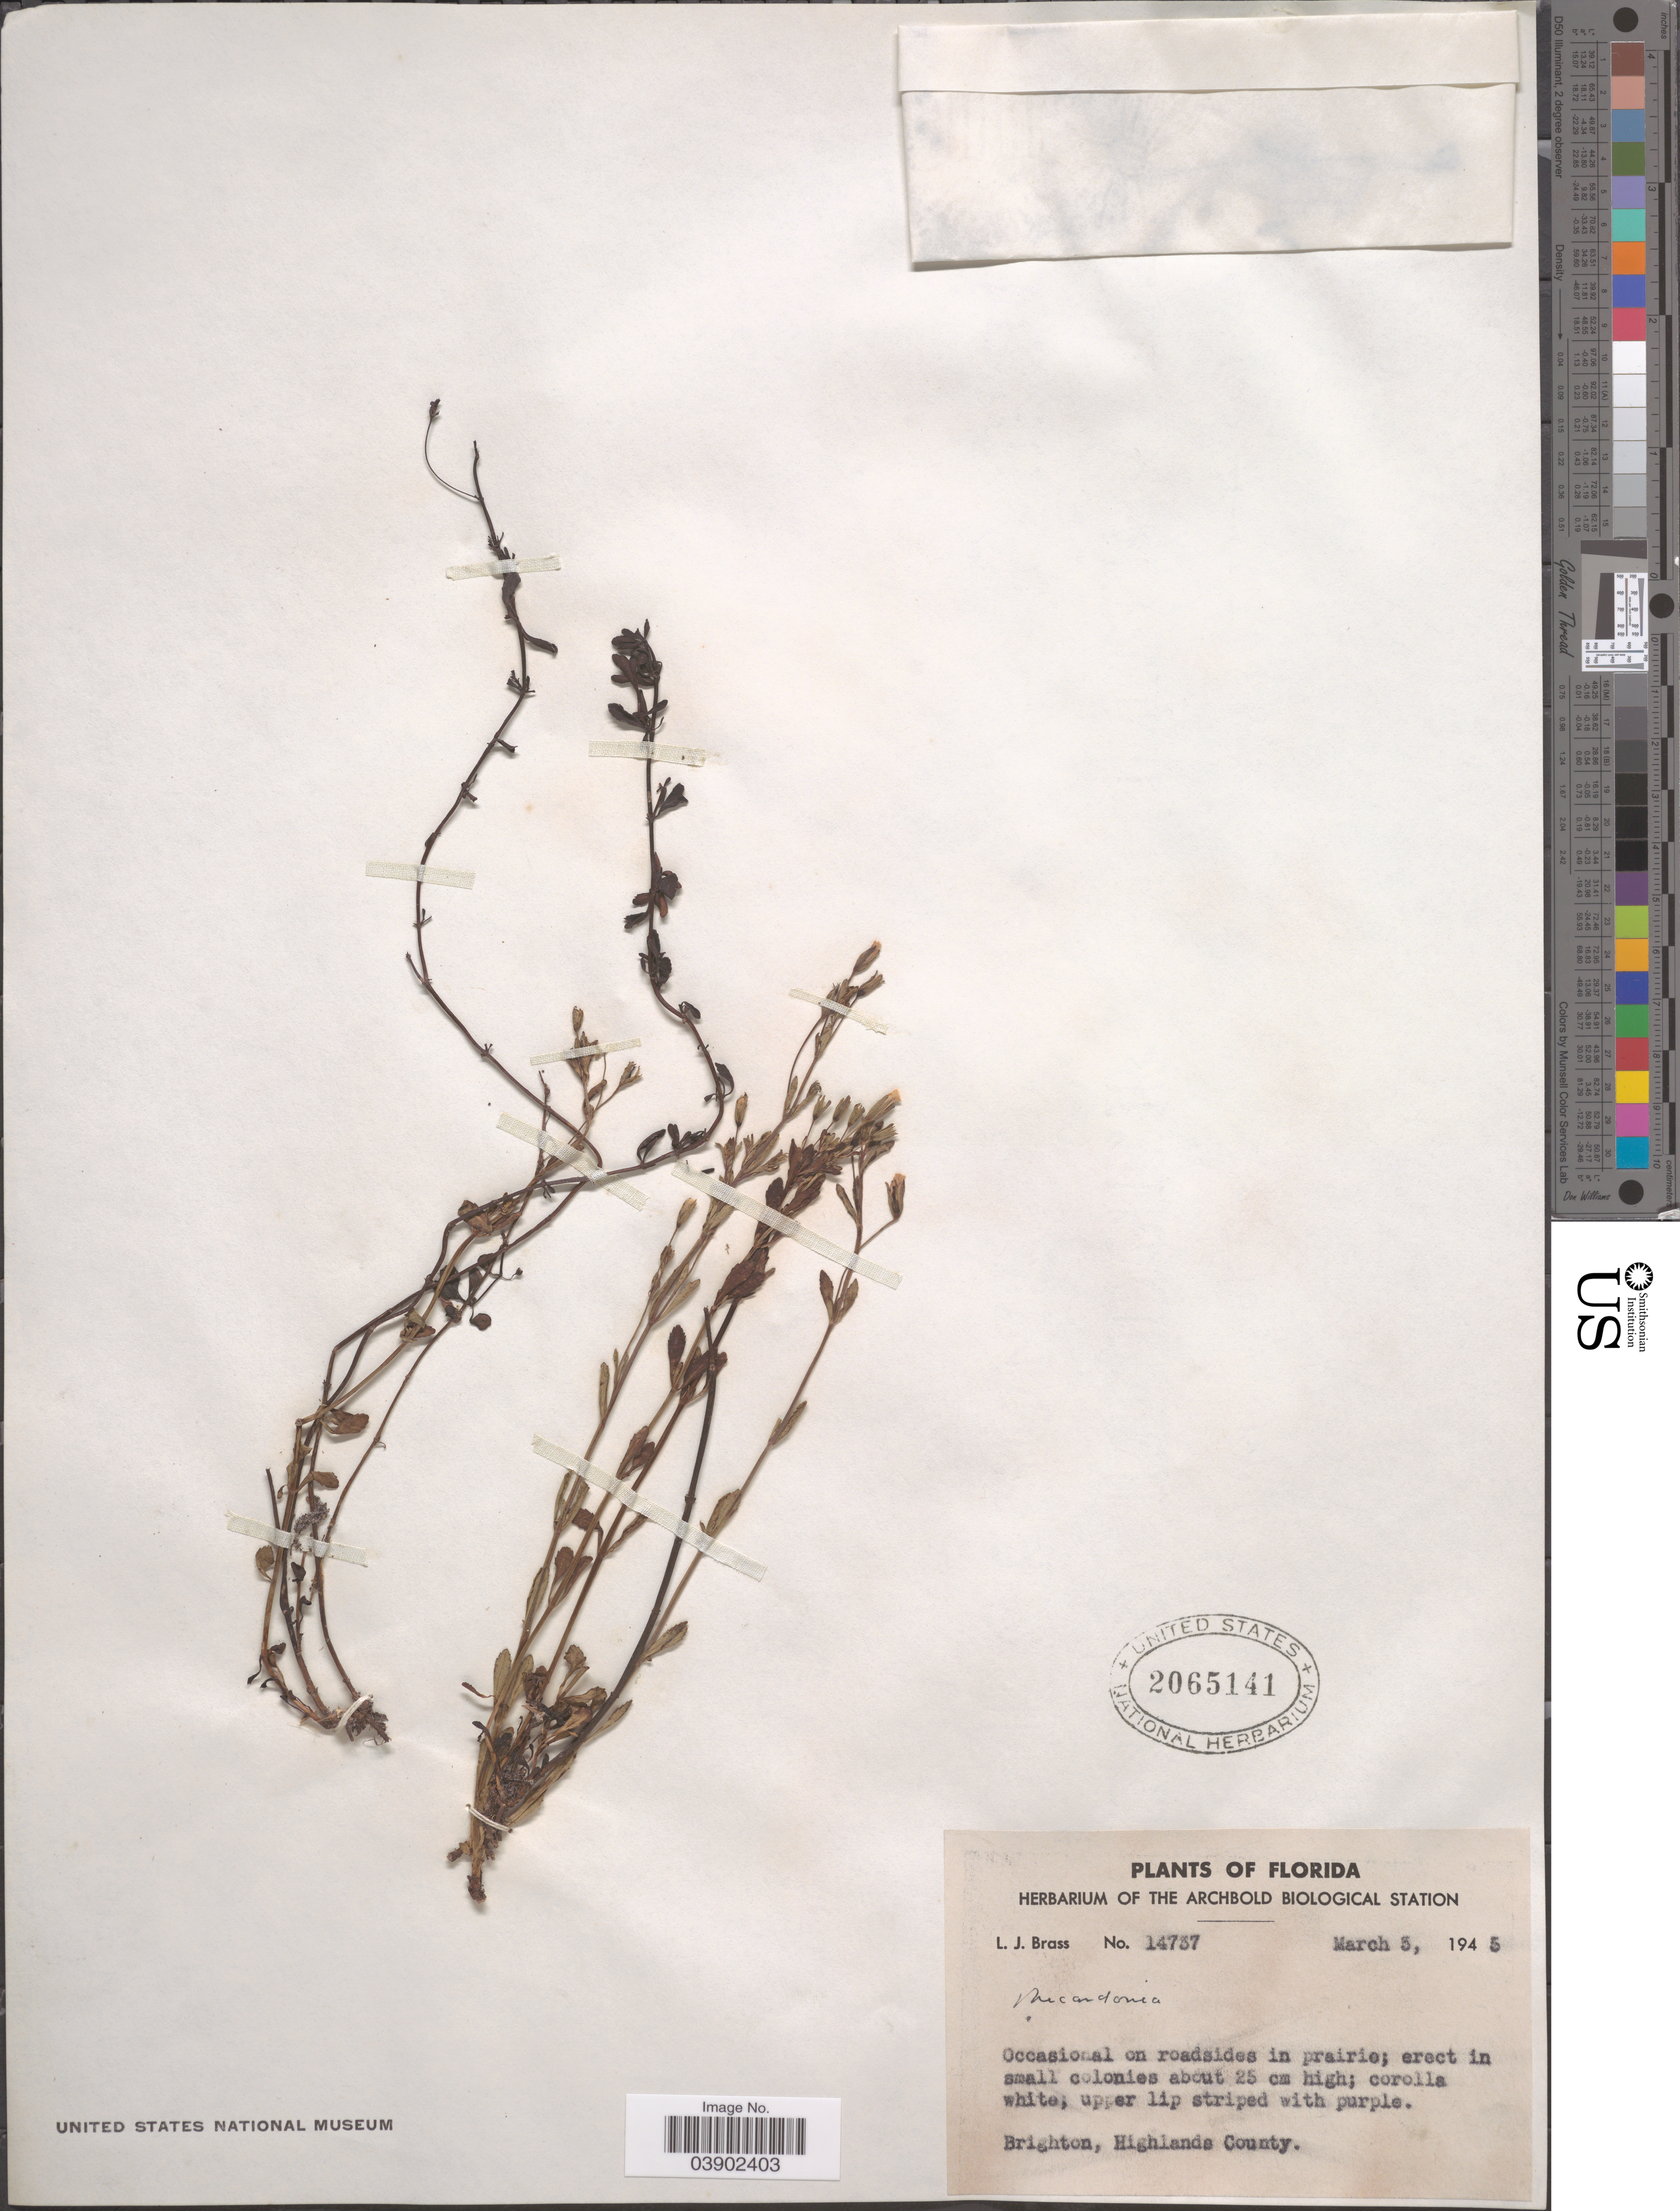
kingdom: Plantae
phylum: Tracheophyta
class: Magnoliopsida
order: Lamiales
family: Plantaginaceae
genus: Mecardonia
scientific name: Mecardonia vandellioides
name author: (Kunth) Pennell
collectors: L. J. Brass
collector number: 14737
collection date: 1945-03-03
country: United States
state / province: Florida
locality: Brighton, Highlands County.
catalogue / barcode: US 2065141